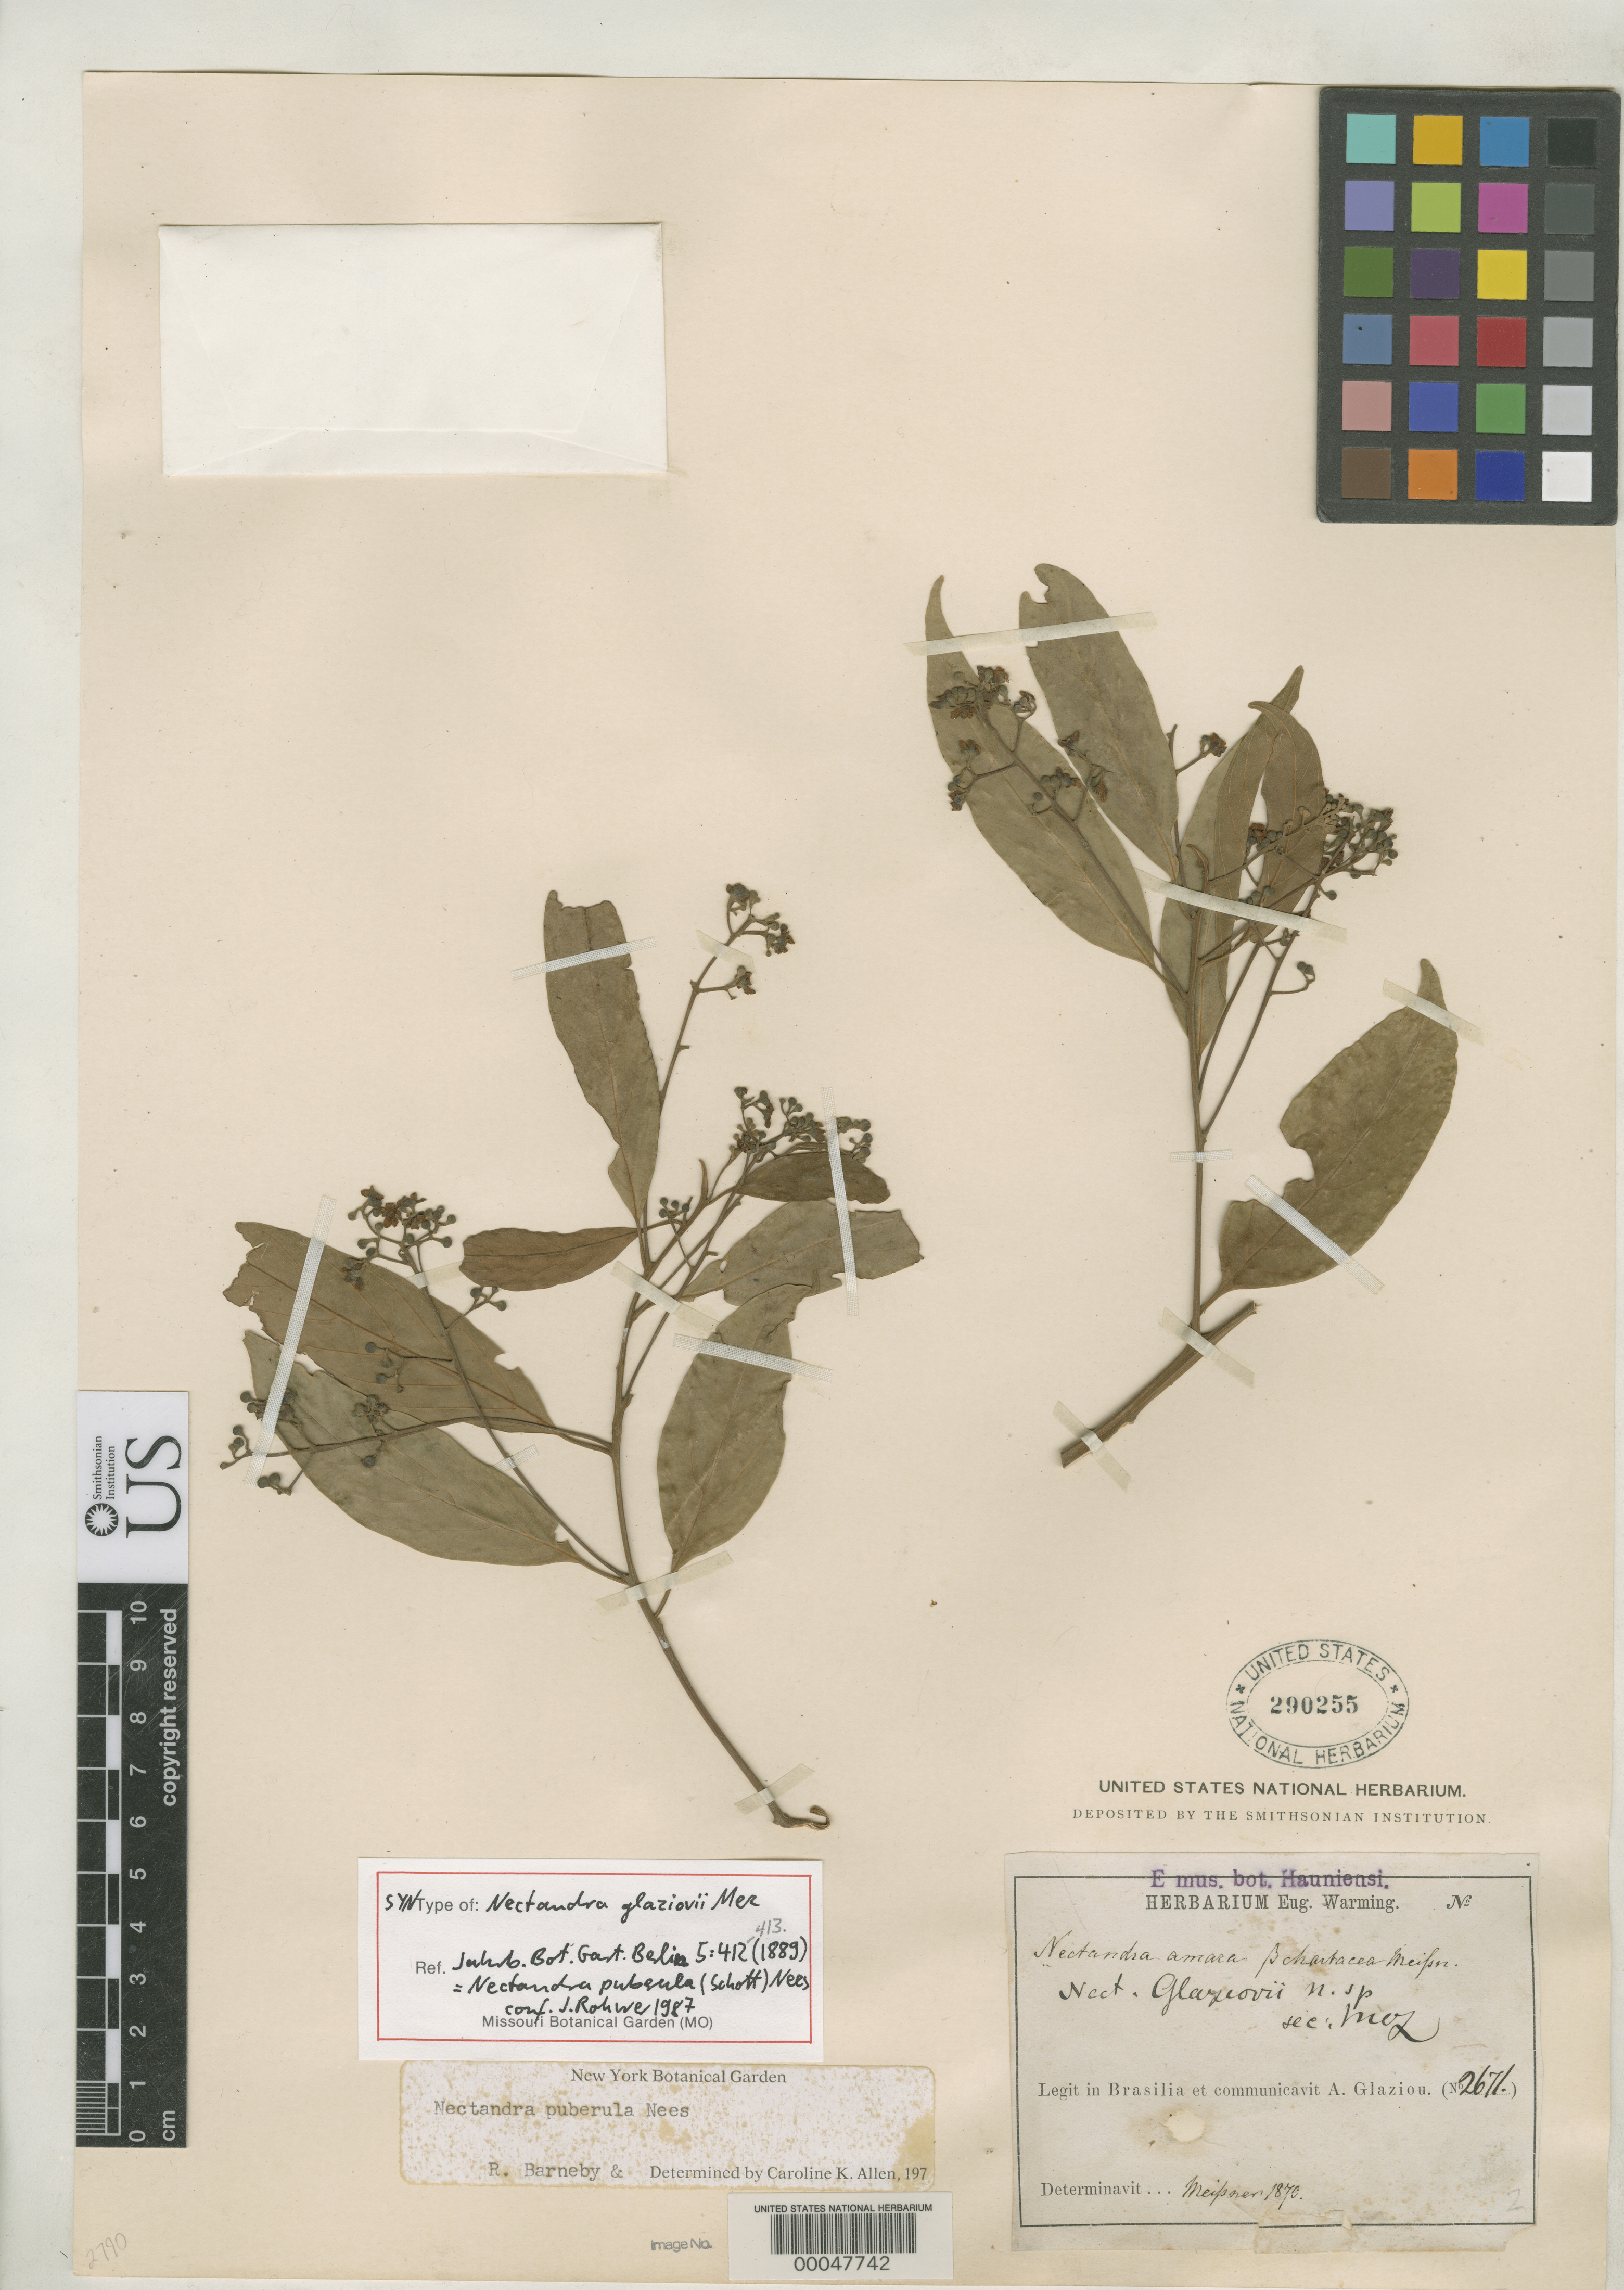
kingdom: Plantae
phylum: Tracheophyta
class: Magnoliopsida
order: Laurales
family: Lauraceae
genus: Nectandra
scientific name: Nectandra glaziovii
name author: Mez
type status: Isosyntype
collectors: A. F. M. Glaziou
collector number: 2671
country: Brazil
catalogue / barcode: US 290255